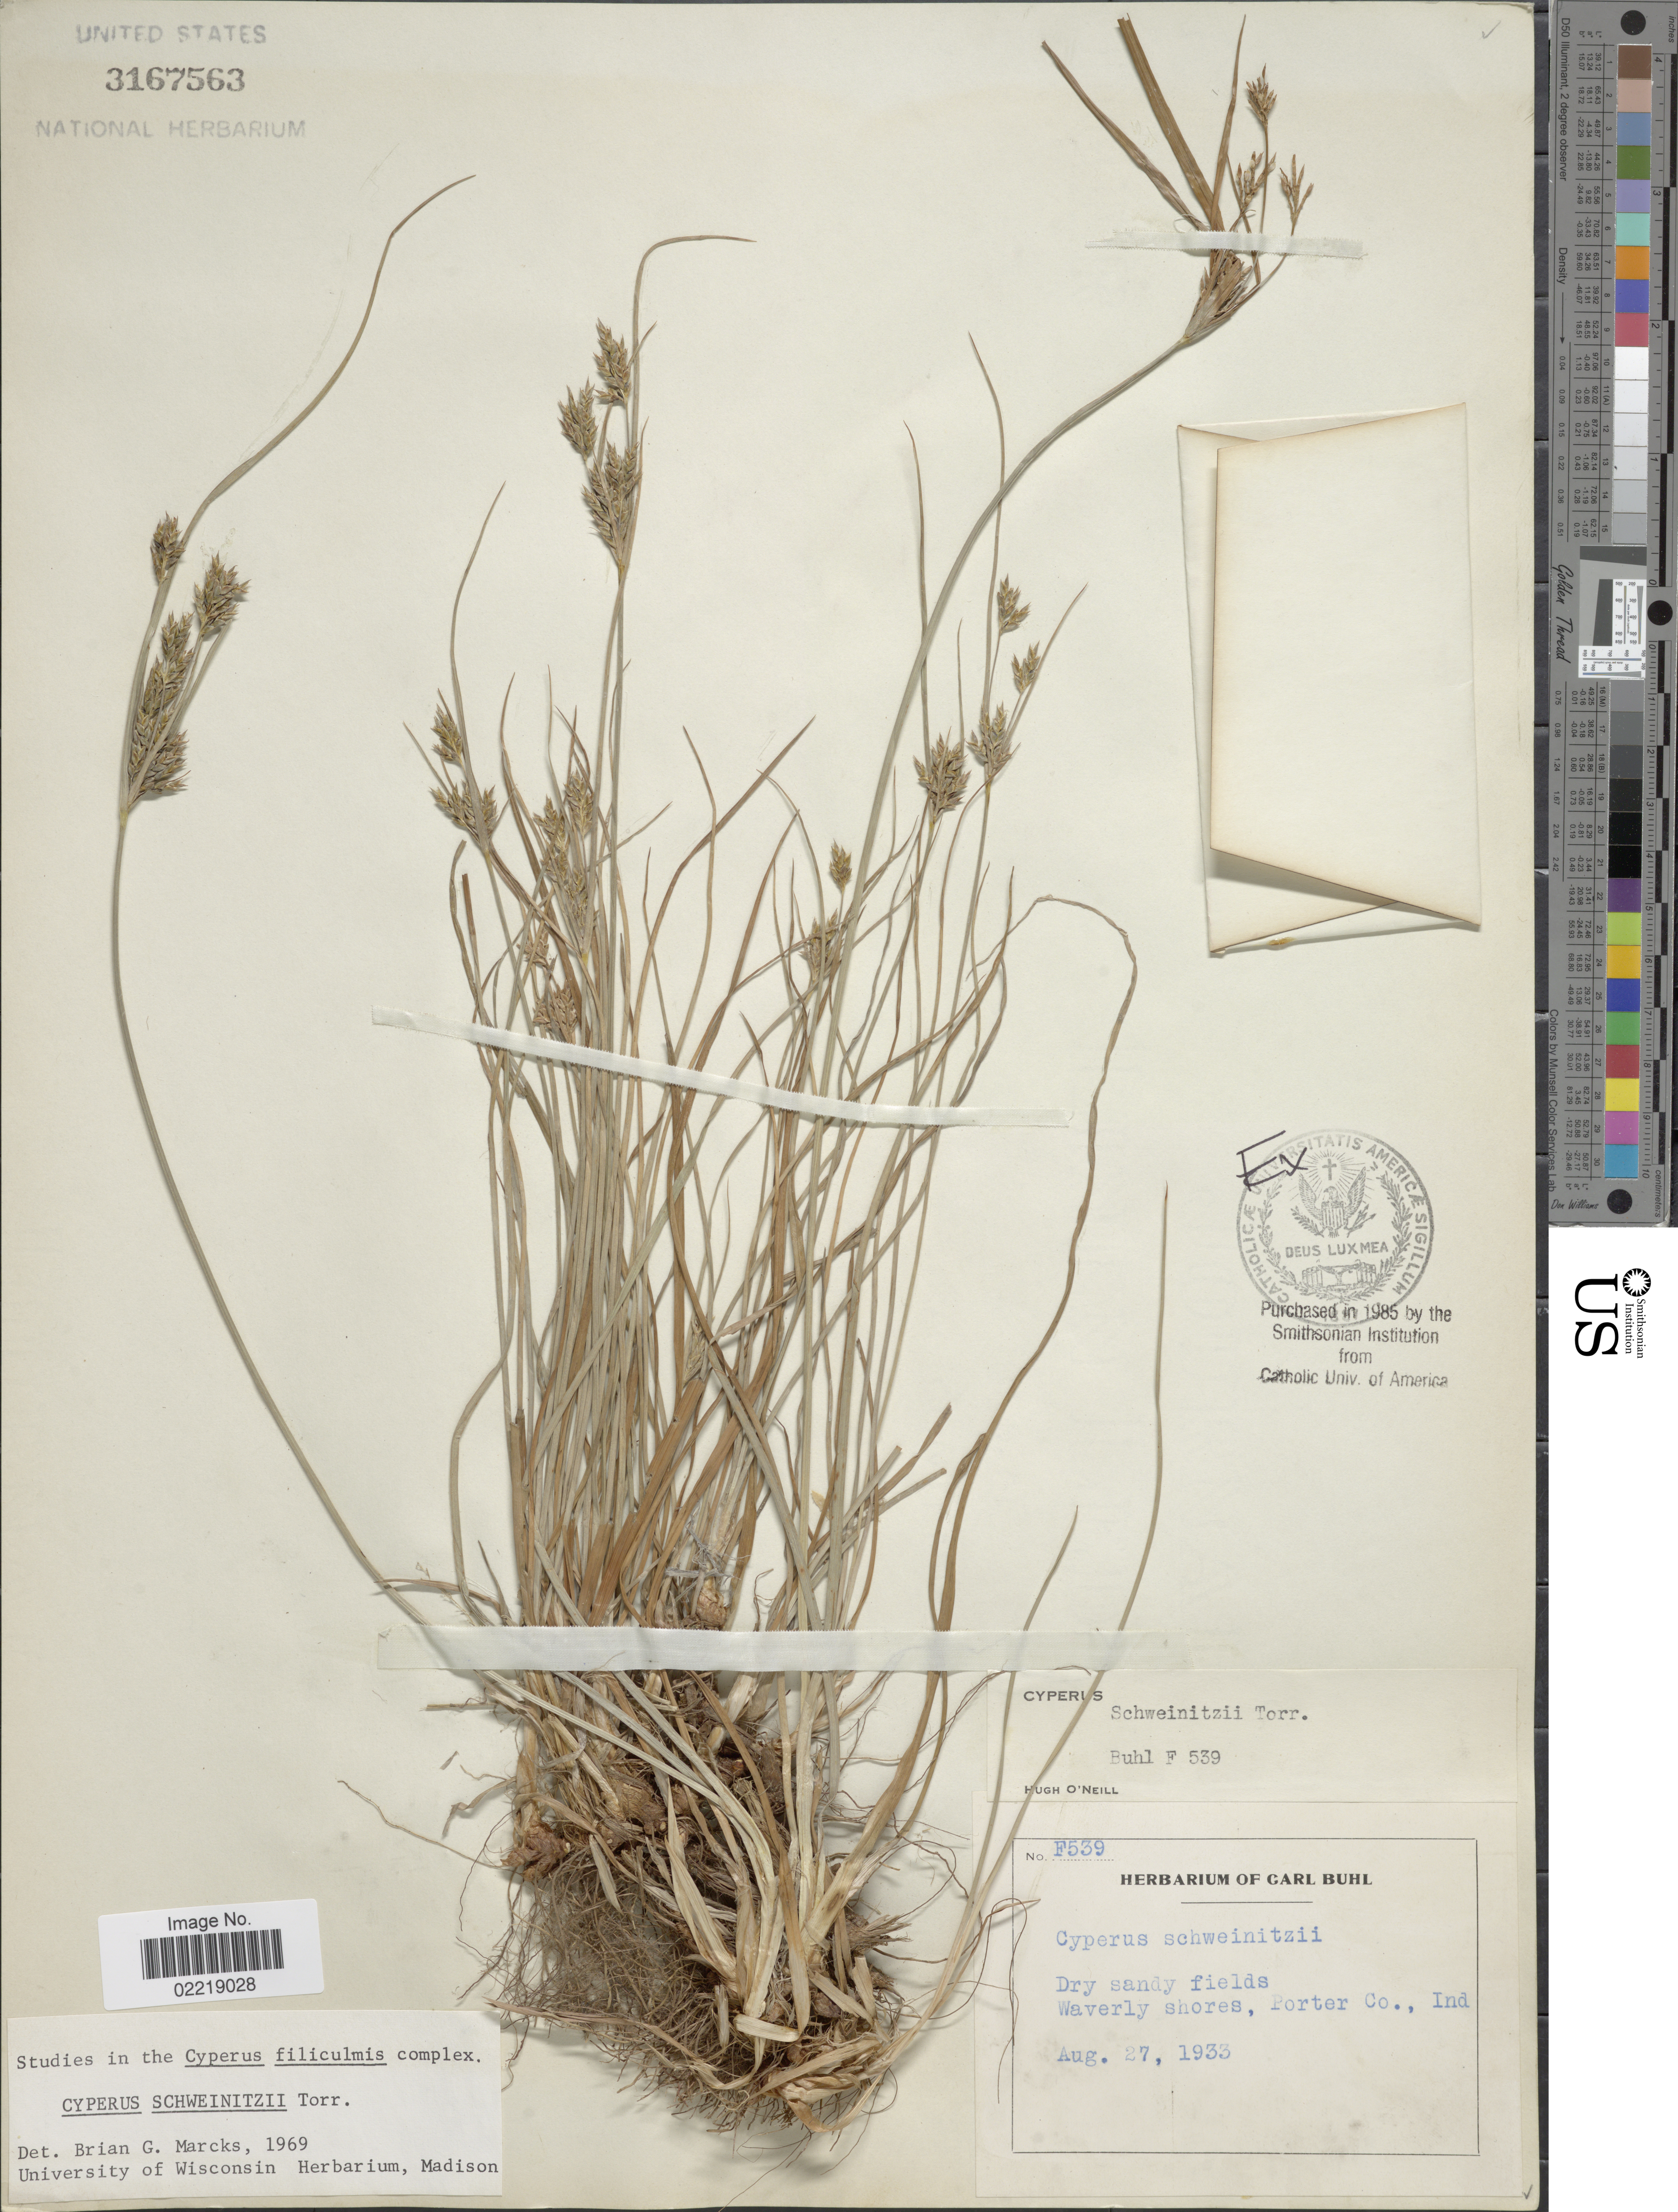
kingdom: Plantae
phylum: Tracheophyta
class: Liliopsida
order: Poales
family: Cyperaceae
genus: Cyperus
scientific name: Cyperus schweinitzii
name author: Torr.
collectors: Ex herb. Carl Buhl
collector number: F539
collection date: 1933-08-27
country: United States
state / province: Indiana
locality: Dry sandy fields. Waverly shores, Porter Co.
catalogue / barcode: US 3167563